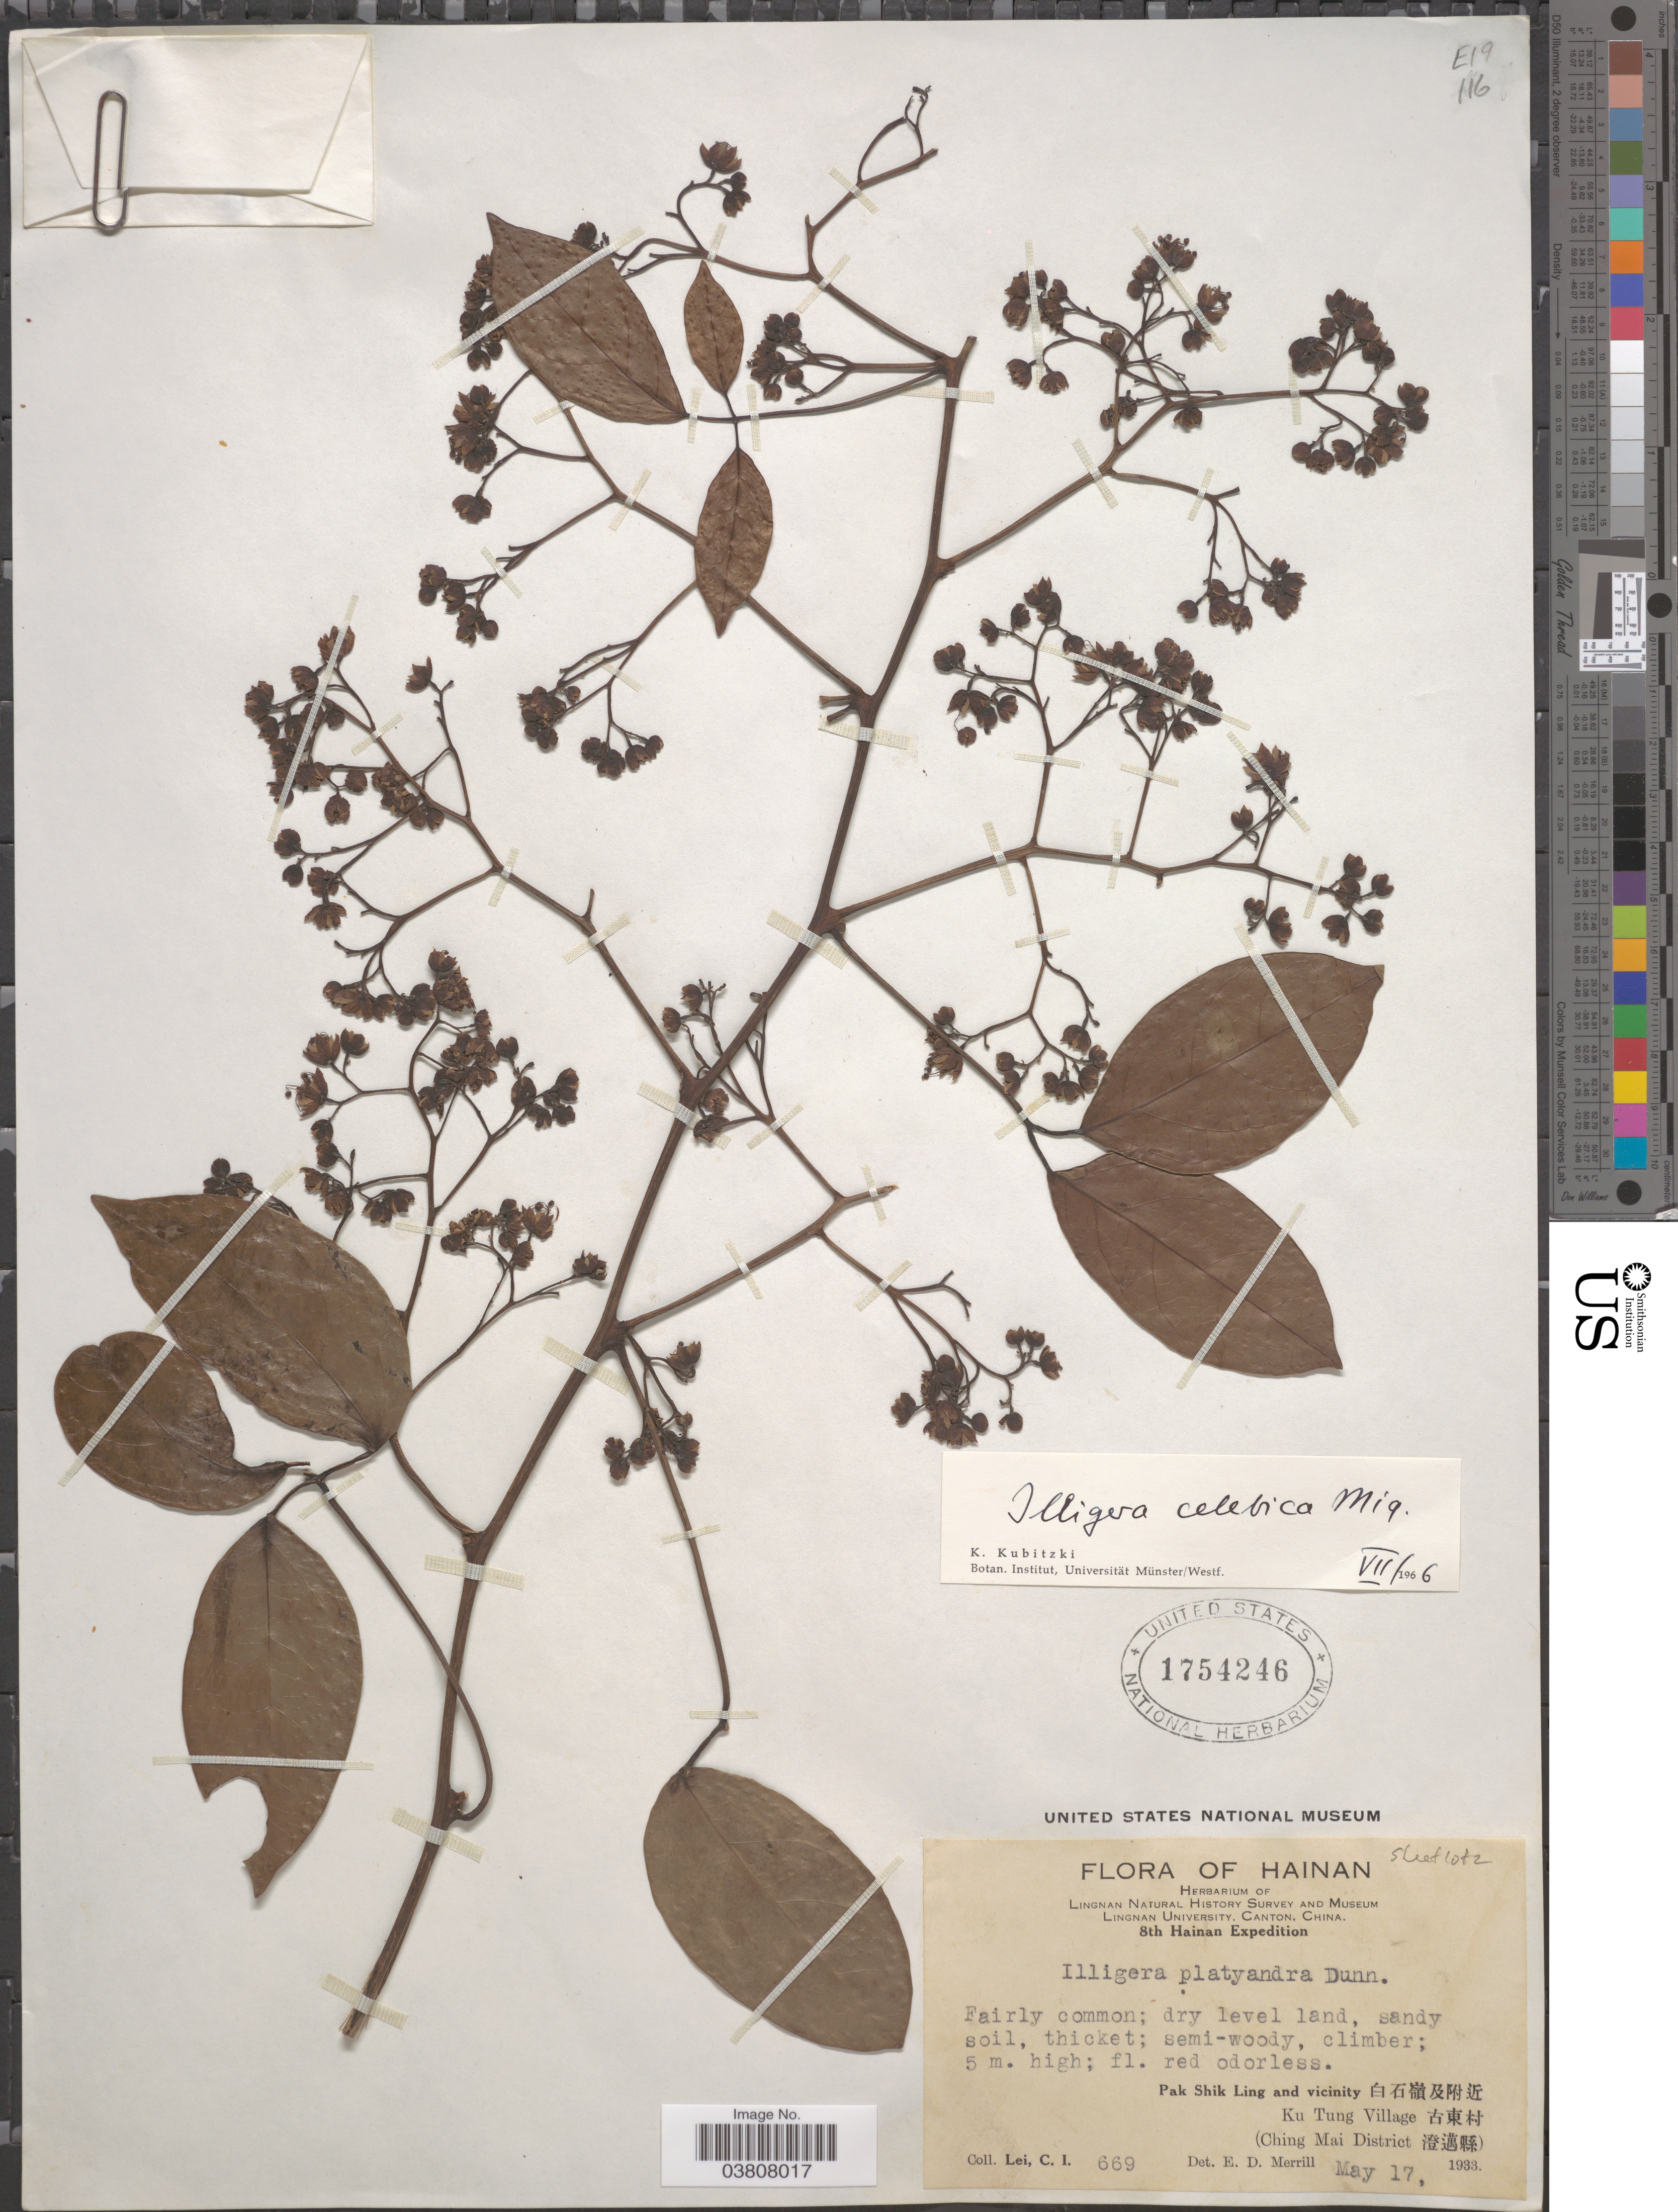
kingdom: Plantae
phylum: Tracheophyta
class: Magnoliopsida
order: Laurales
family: Hernandiaceae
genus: Illigera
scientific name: Illigera celebica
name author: Miq.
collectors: C. I. Lei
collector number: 669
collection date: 1933-05-17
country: China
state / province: Hainan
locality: Pak Shik Ling and vicinity X. Ku Tung Village X. (Ching Mai District X).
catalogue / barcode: US 1754246